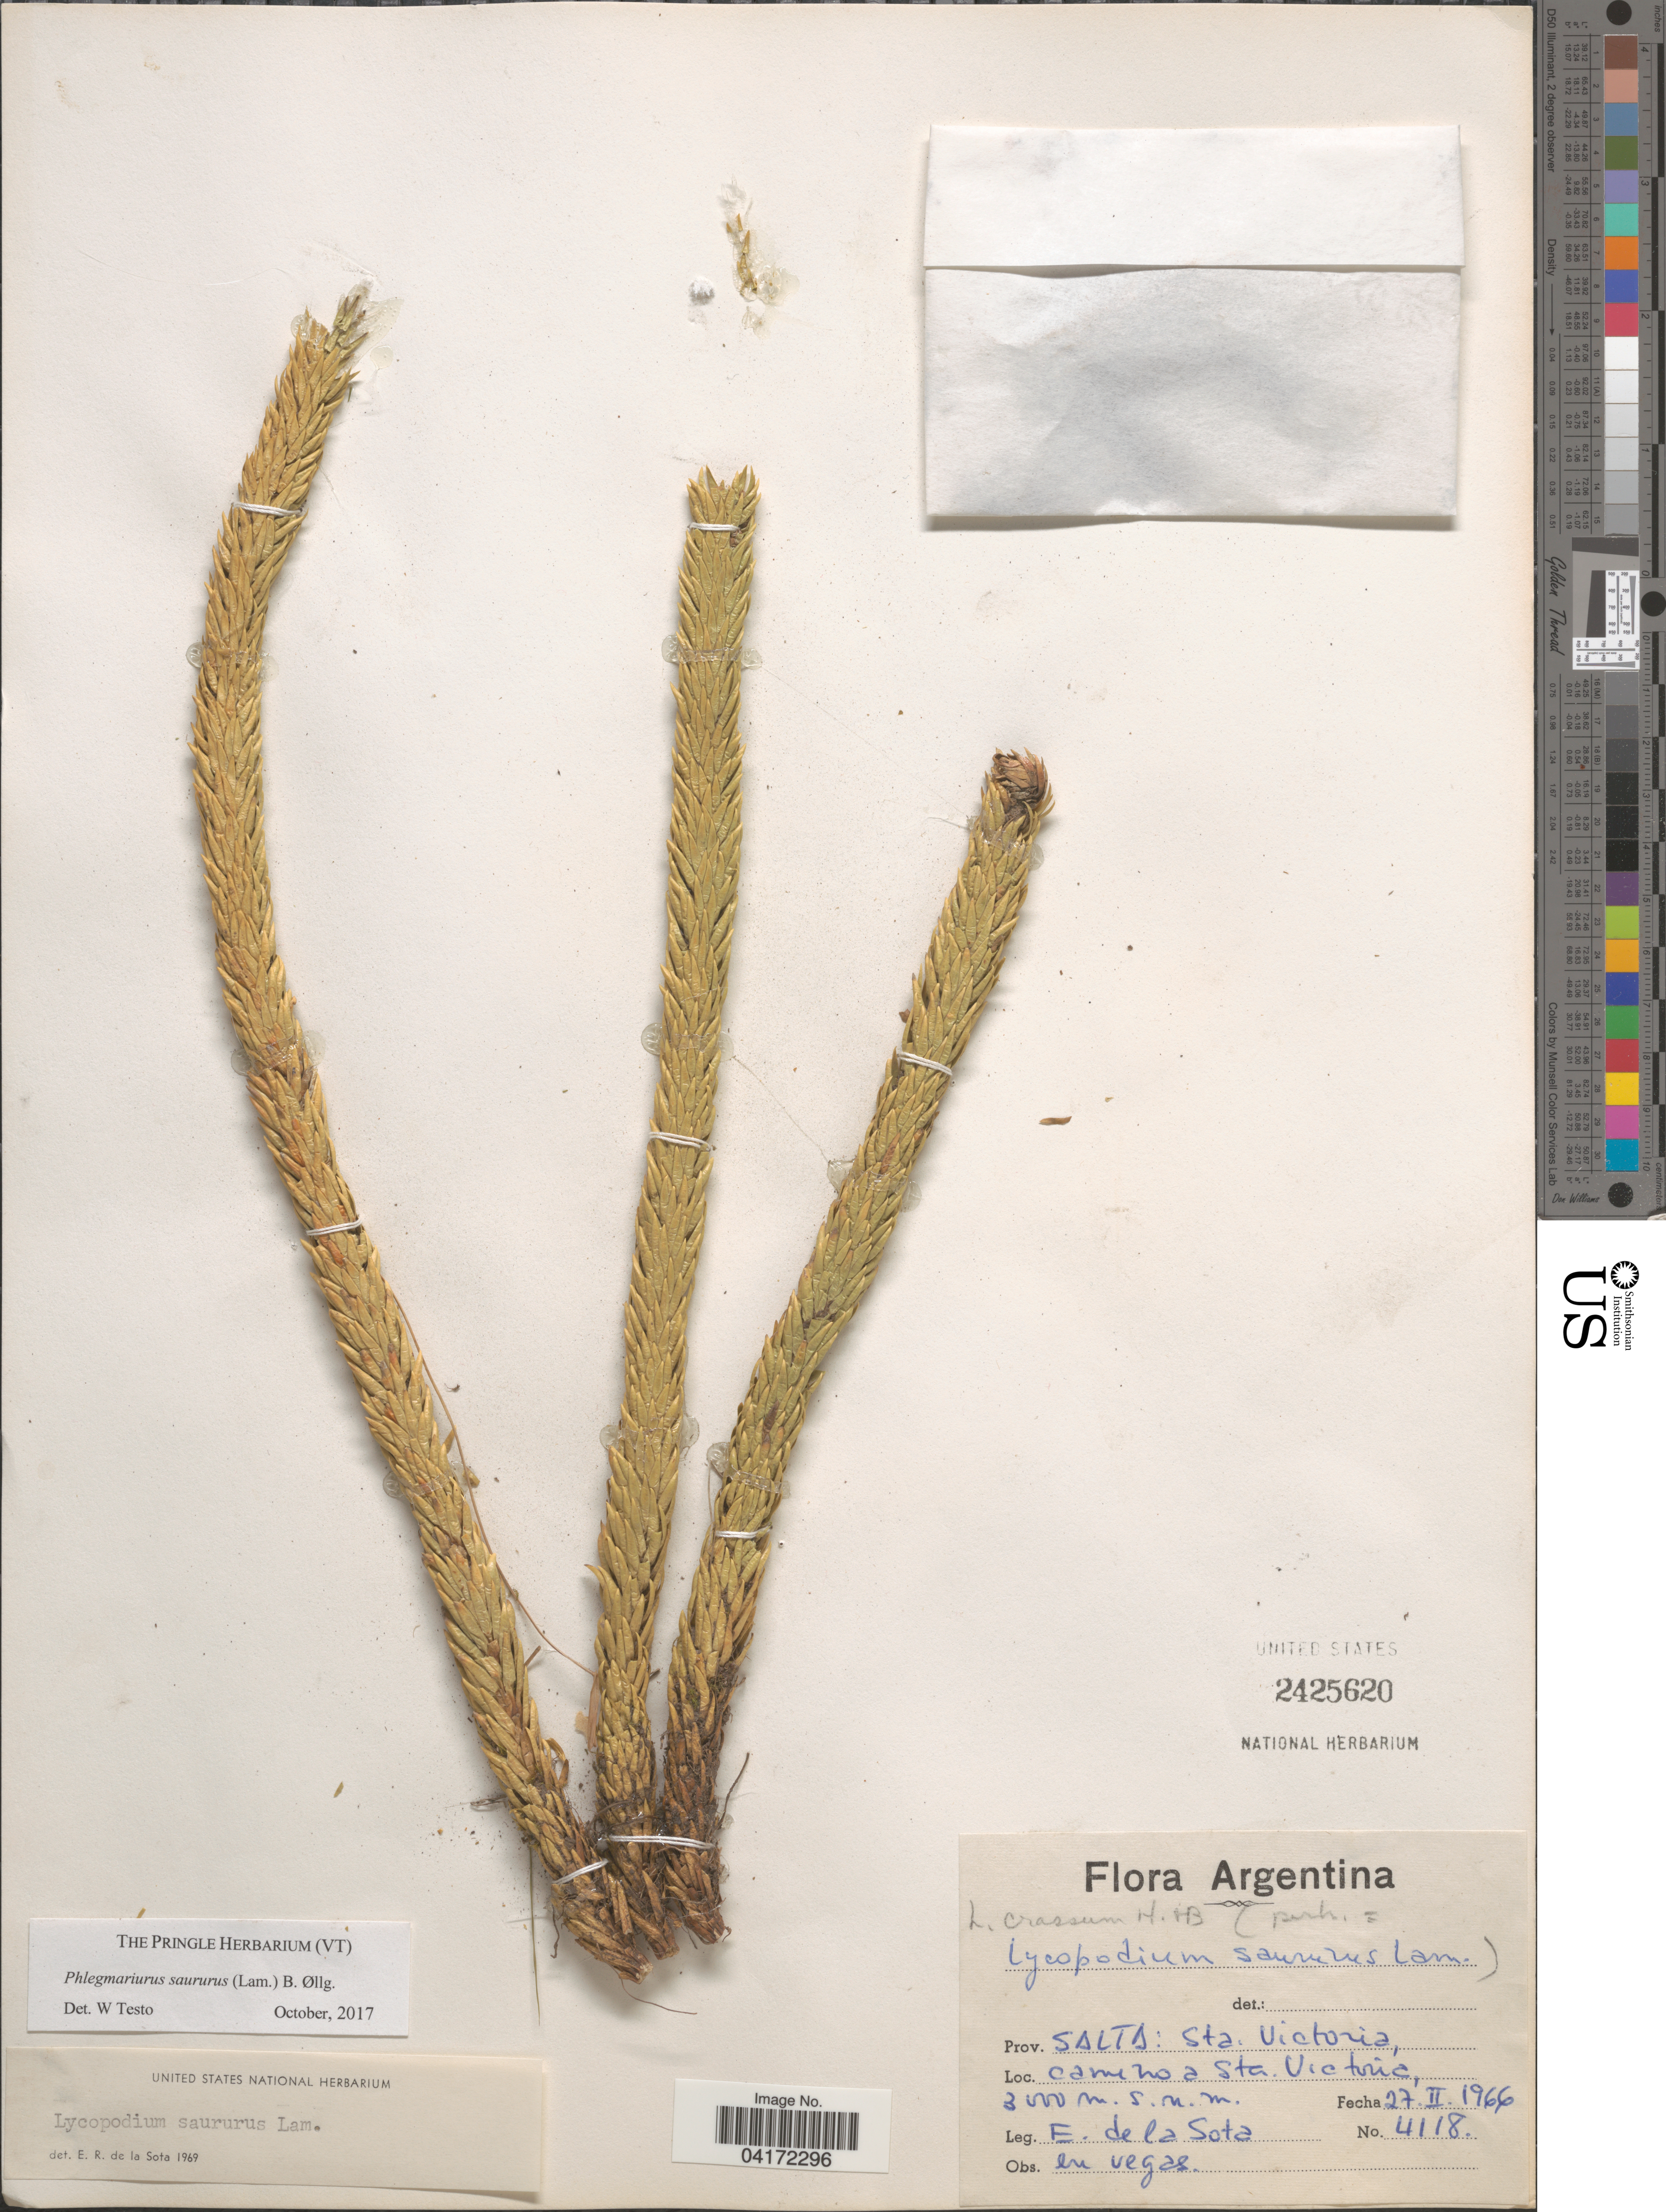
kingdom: Plantae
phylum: Tracheophyta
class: Lycopodiopsida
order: Lycopodiales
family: Lycopodiaceae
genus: Phlegmariurus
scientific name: Phlegmariurus saururus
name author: (Lam.) B. Øllg.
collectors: E. R. de la Sota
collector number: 4118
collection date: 1966-02-27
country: Argentina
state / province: Salta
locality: Sta. Victoria, camino a Sta. Victoria.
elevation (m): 3000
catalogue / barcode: US 2425620